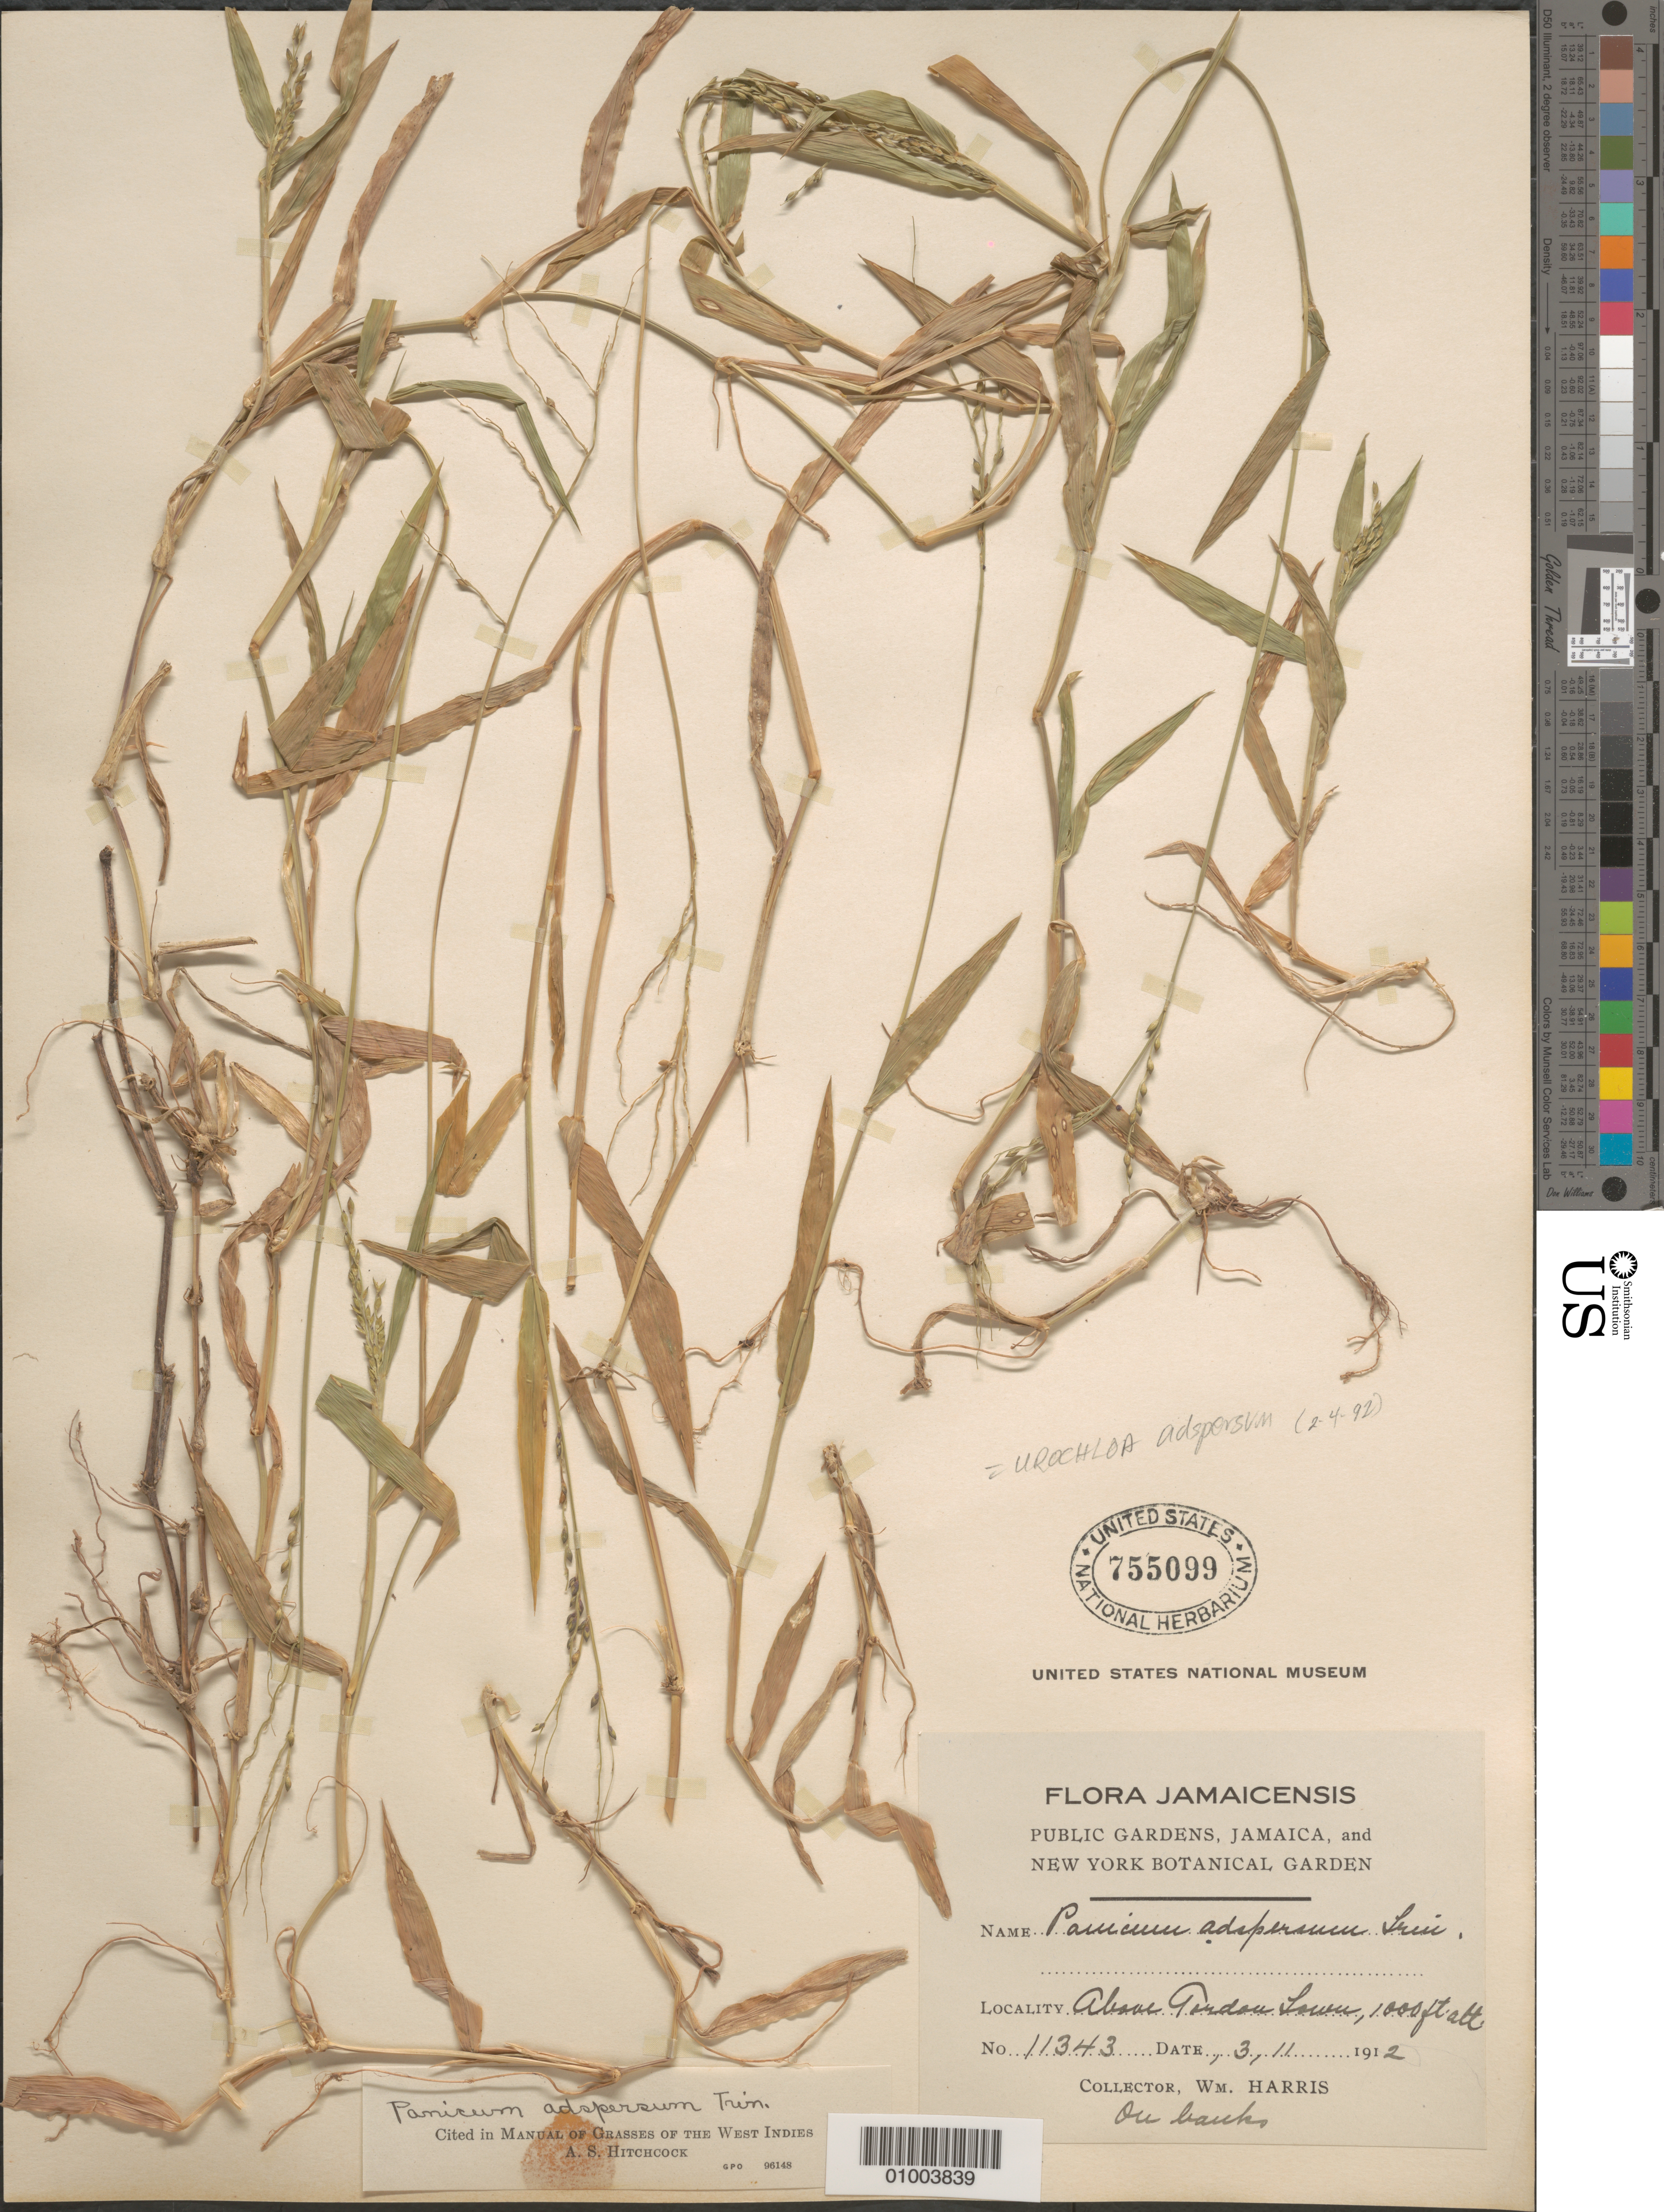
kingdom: Plantae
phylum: Tracheophyta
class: Liliopsida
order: Poales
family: Poaceae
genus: Urochloa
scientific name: Urochloa adspersa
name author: (Trin.) R.D. Webster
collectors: W. H. Harris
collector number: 11343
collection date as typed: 03 Nov 1912 or 11 Mar 1912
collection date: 1912-03-11 or 1912-11-03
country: Jamaica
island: Jamaica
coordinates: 0 N, 0 E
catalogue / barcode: US 755099